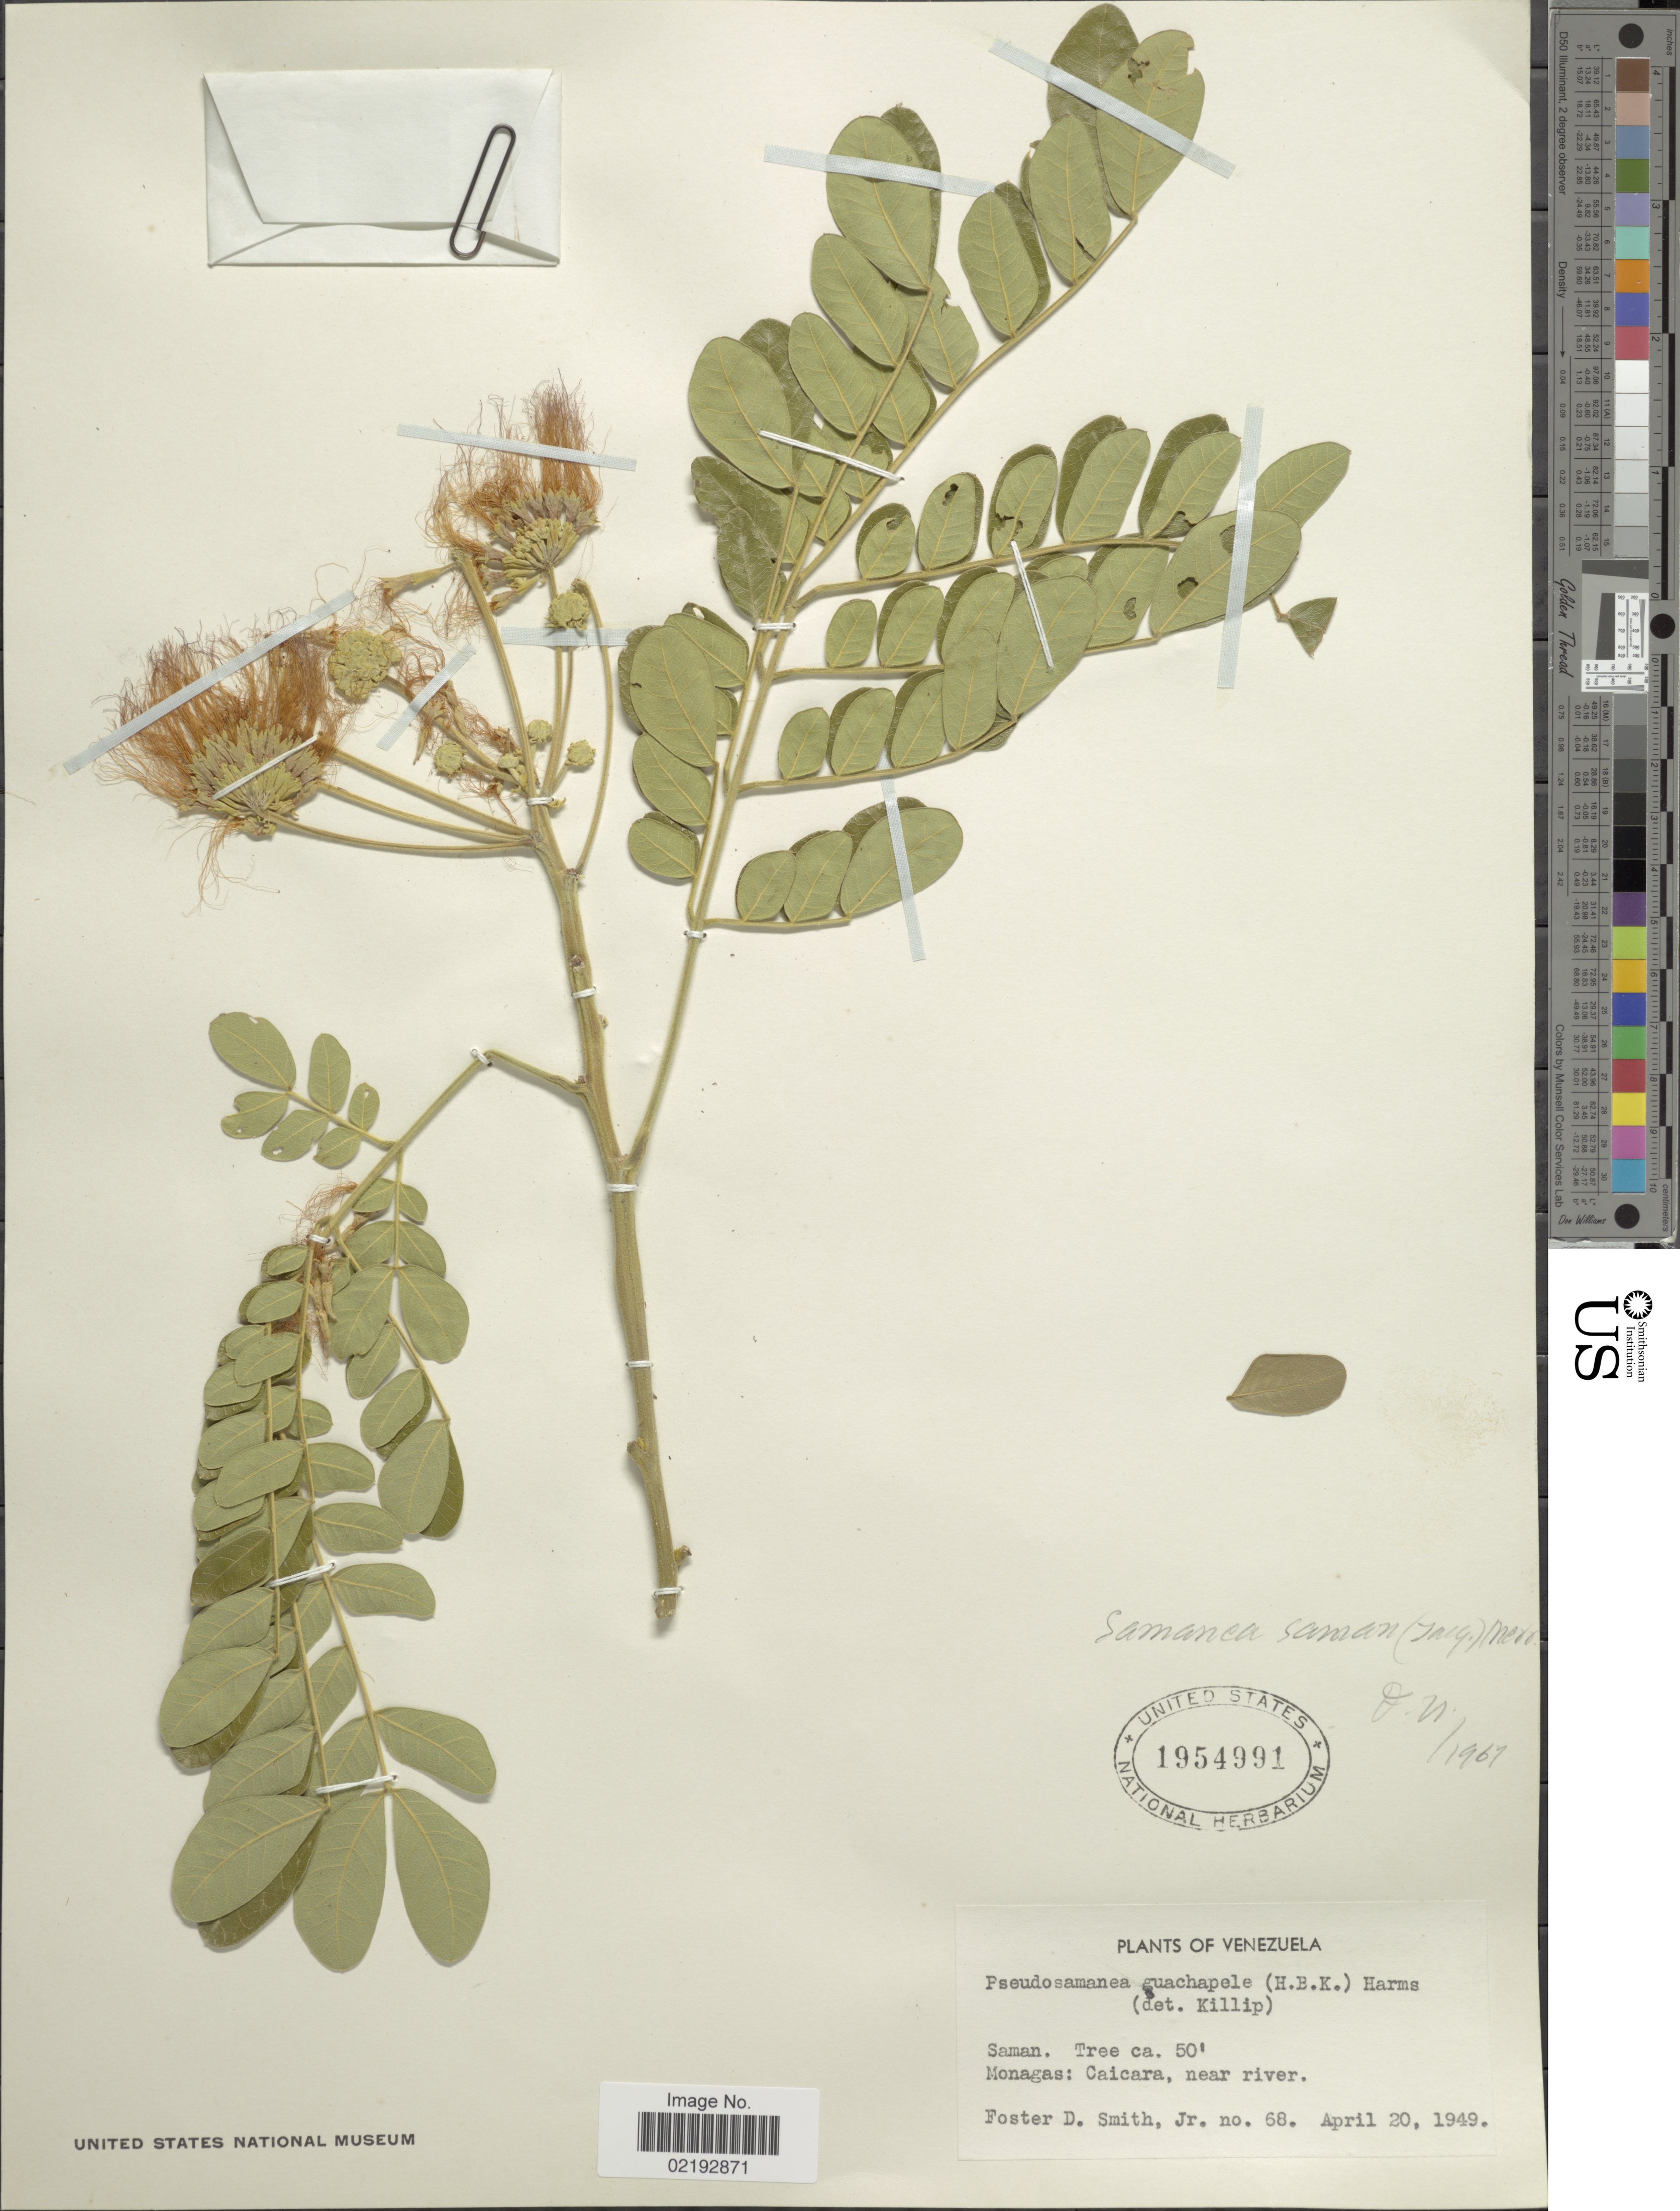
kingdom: Plantae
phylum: Tracheophyta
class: Magnoliopsida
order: Fabales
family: Fabaceae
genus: Samanea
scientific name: Samanea saman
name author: (Jacq.) Merr.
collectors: F. Smith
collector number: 68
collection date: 1949-04-20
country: Venezuela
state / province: Monagas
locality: Caicara, near river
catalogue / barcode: US 1954991